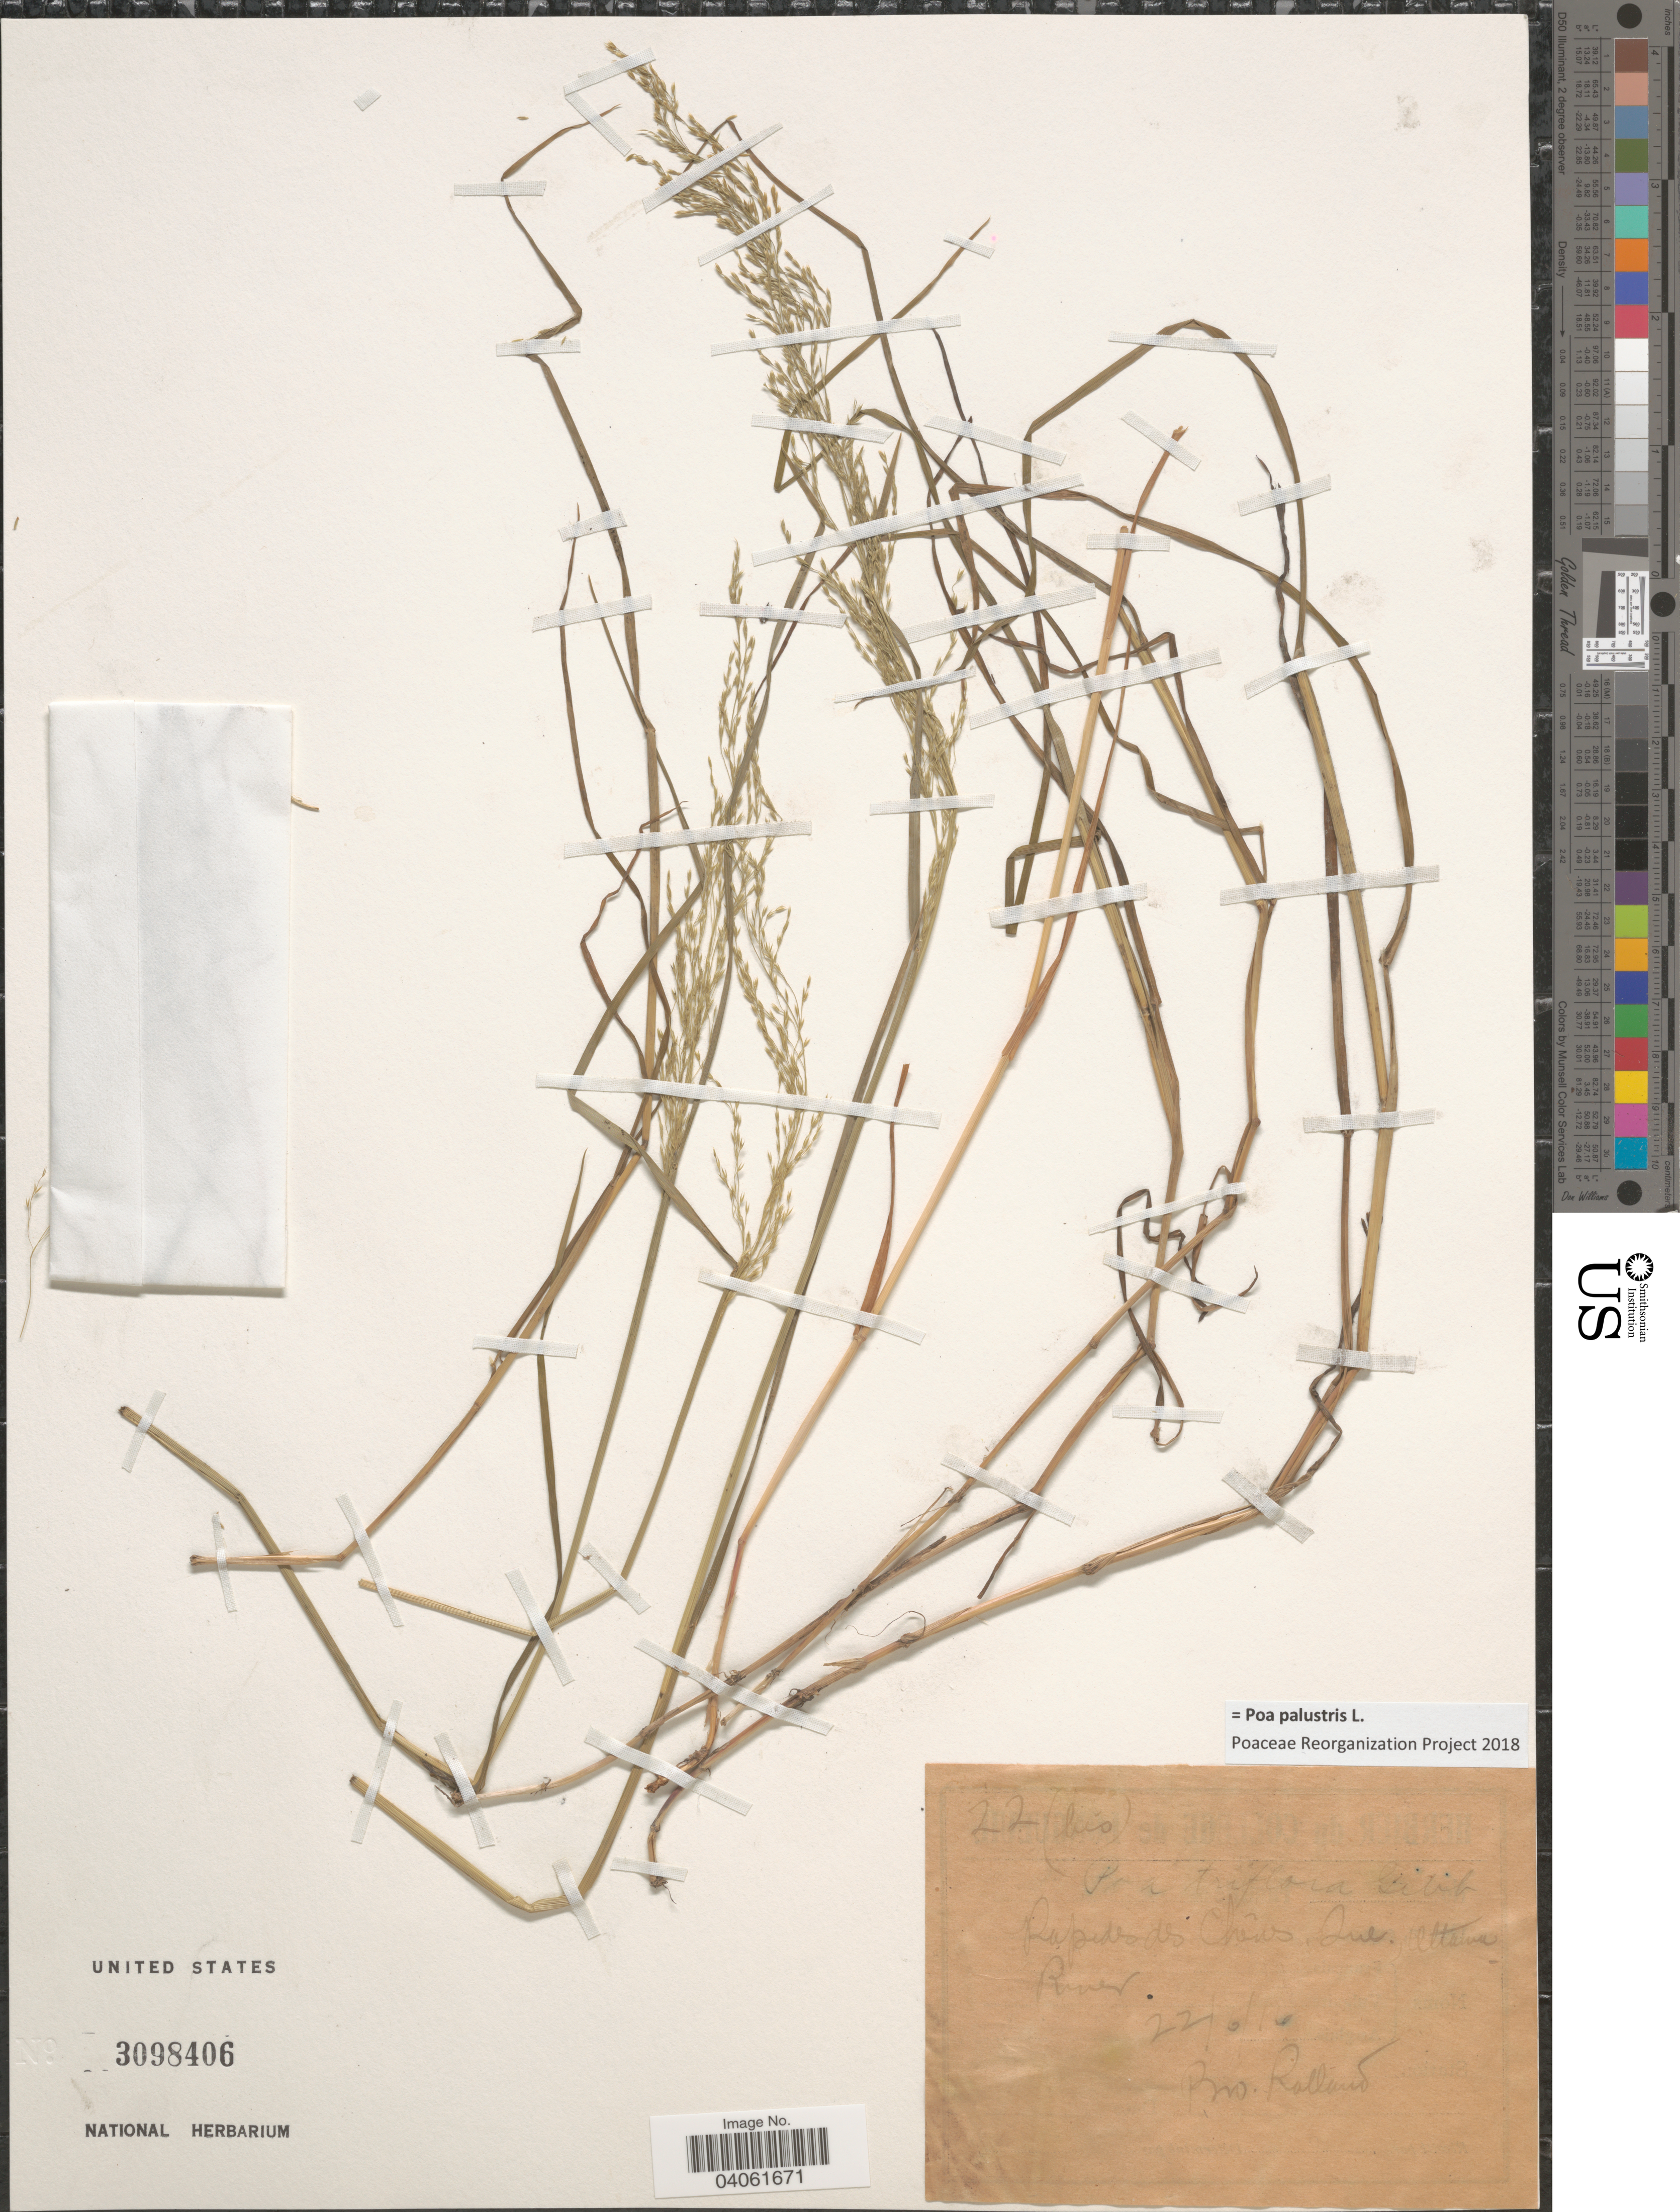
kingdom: Plantae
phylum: Tracheophyta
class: Liliopsida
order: Poales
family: Poaceae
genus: Poa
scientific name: Poa palustris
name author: L.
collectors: B. Rolland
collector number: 22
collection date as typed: Transcribed d/m/y: 22/6/16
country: Canada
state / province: Quebec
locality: Rapides des Chênes, Que, Ottawa River.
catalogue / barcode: US 3098406